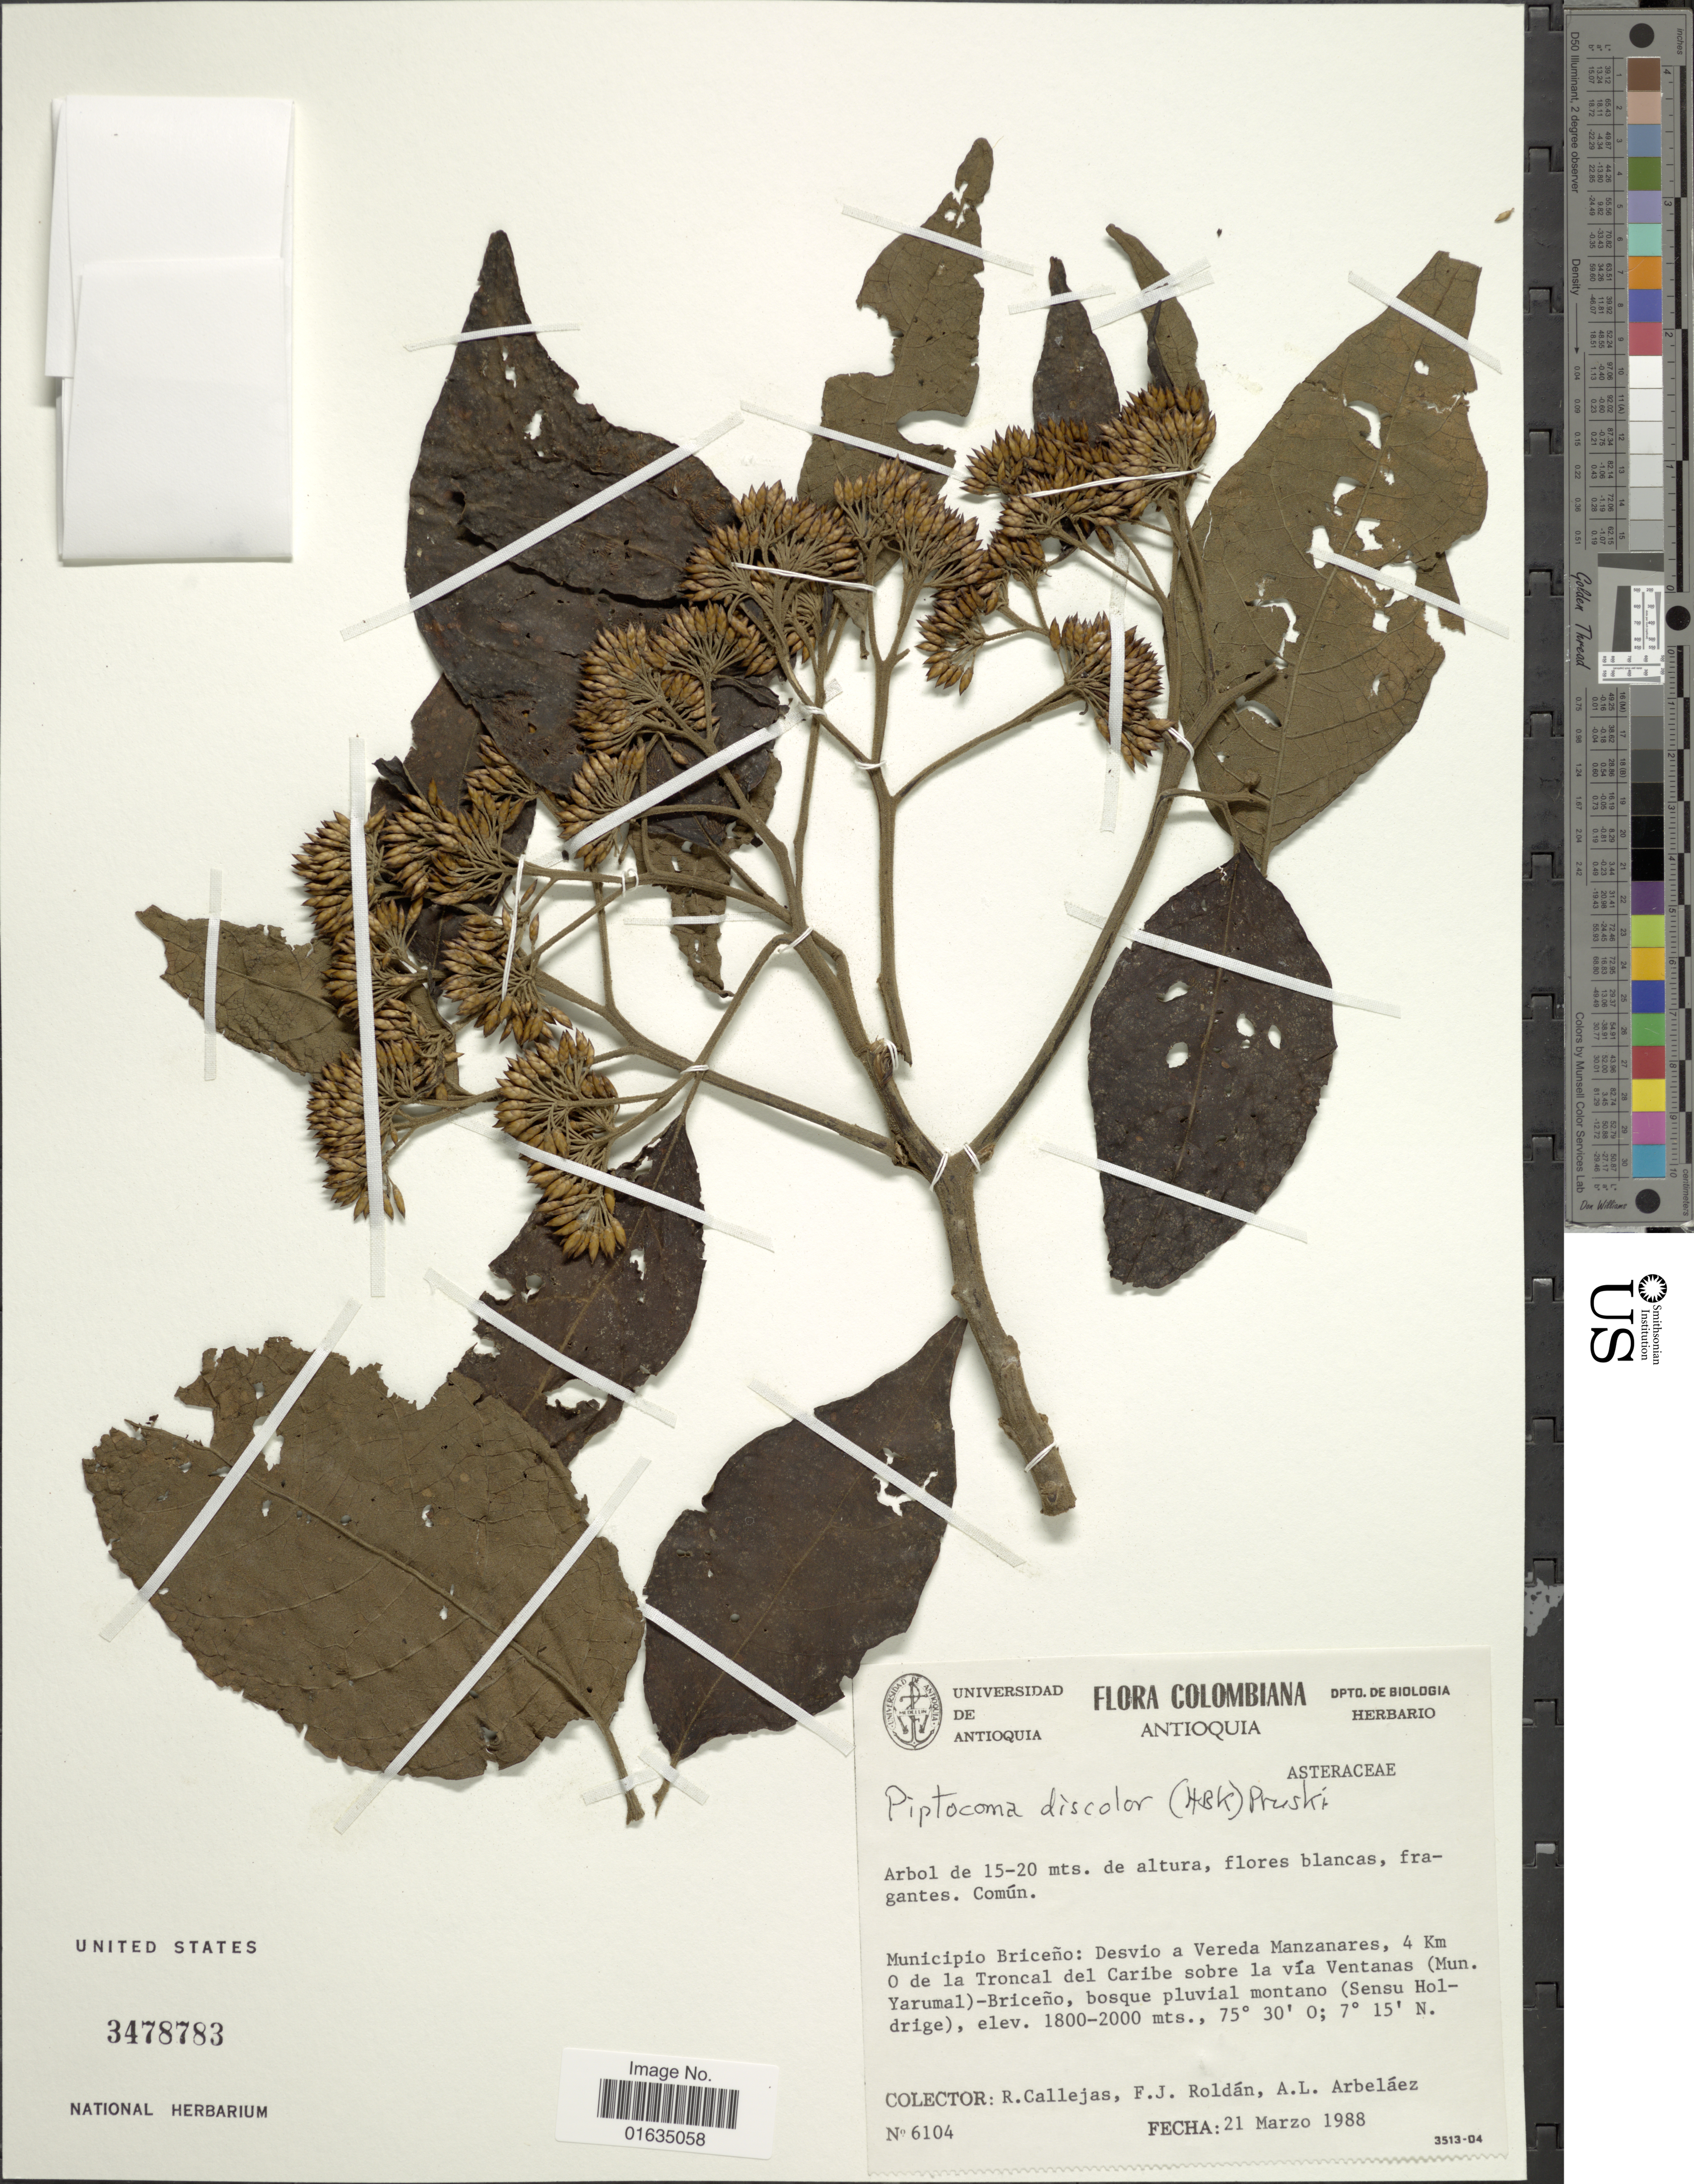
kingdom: Plantae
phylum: Tracheophyta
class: Magnoliopsida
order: Asterales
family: Asteraceae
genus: Pollalesta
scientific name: Pollalesta discolor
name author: (Kunth) Aristeg.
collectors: R. Callejas, F. J. Roldán & A. Arbeláez Alvarez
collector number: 6104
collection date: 1988-03-21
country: Colombia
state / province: Antioquia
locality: Colombiana, Municipio Briceno, Desvio a Vereda Manzanares, 4 km O de la Troncal del Caribe sobre la via Ventanas (Mun. Yarumal)-Briceno (Sensu Holdridge)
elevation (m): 1800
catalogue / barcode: US 3478783